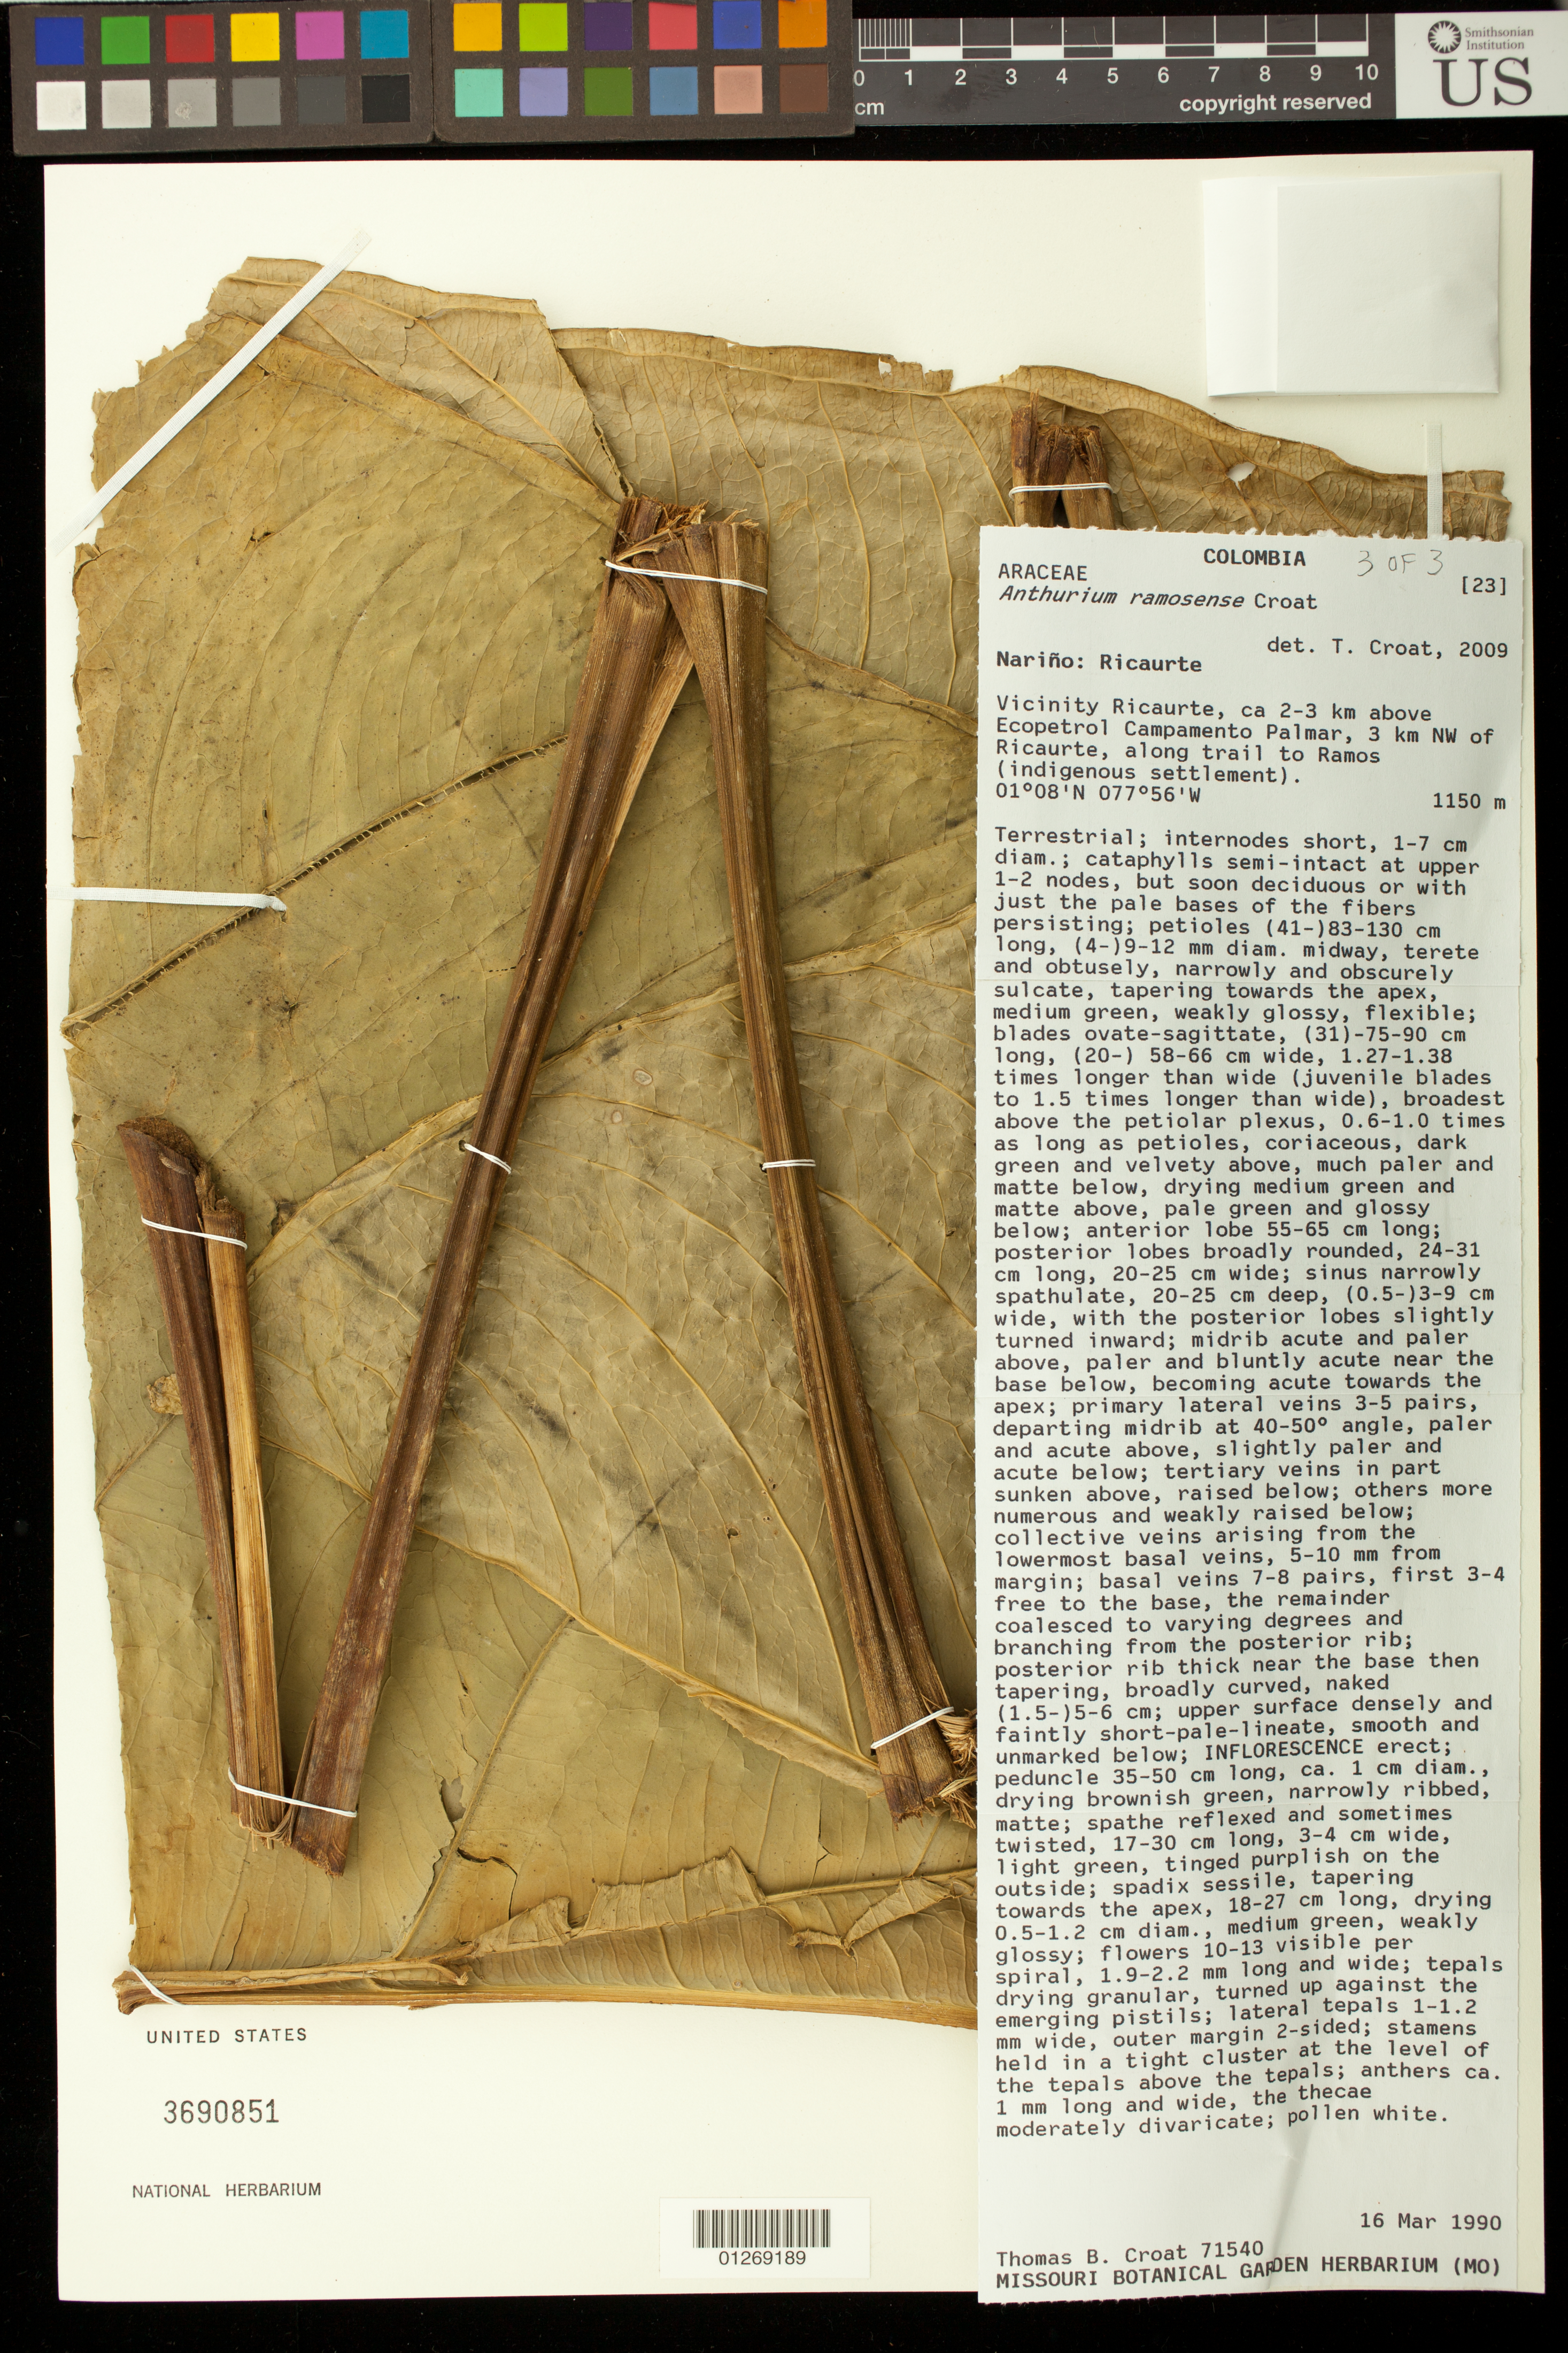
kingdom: Plantae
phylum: Tracheophyta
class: Liliopsida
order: Alismatales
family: Araceae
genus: Anthurium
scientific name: Anthurium ramosense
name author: Croat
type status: Isotype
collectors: T. B. Croat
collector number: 71540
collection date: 1990-03-16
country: Colombia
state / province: Nariño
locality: Nariño: Ricaurte. Vicinity Ricaurte, ca. 2-3 km above Ecopetrol Campamento Palmar, 3 km NW of Ricaurte, along trail to Ramos (indigenous settlement)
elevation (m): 1150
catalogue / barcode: US 3690851